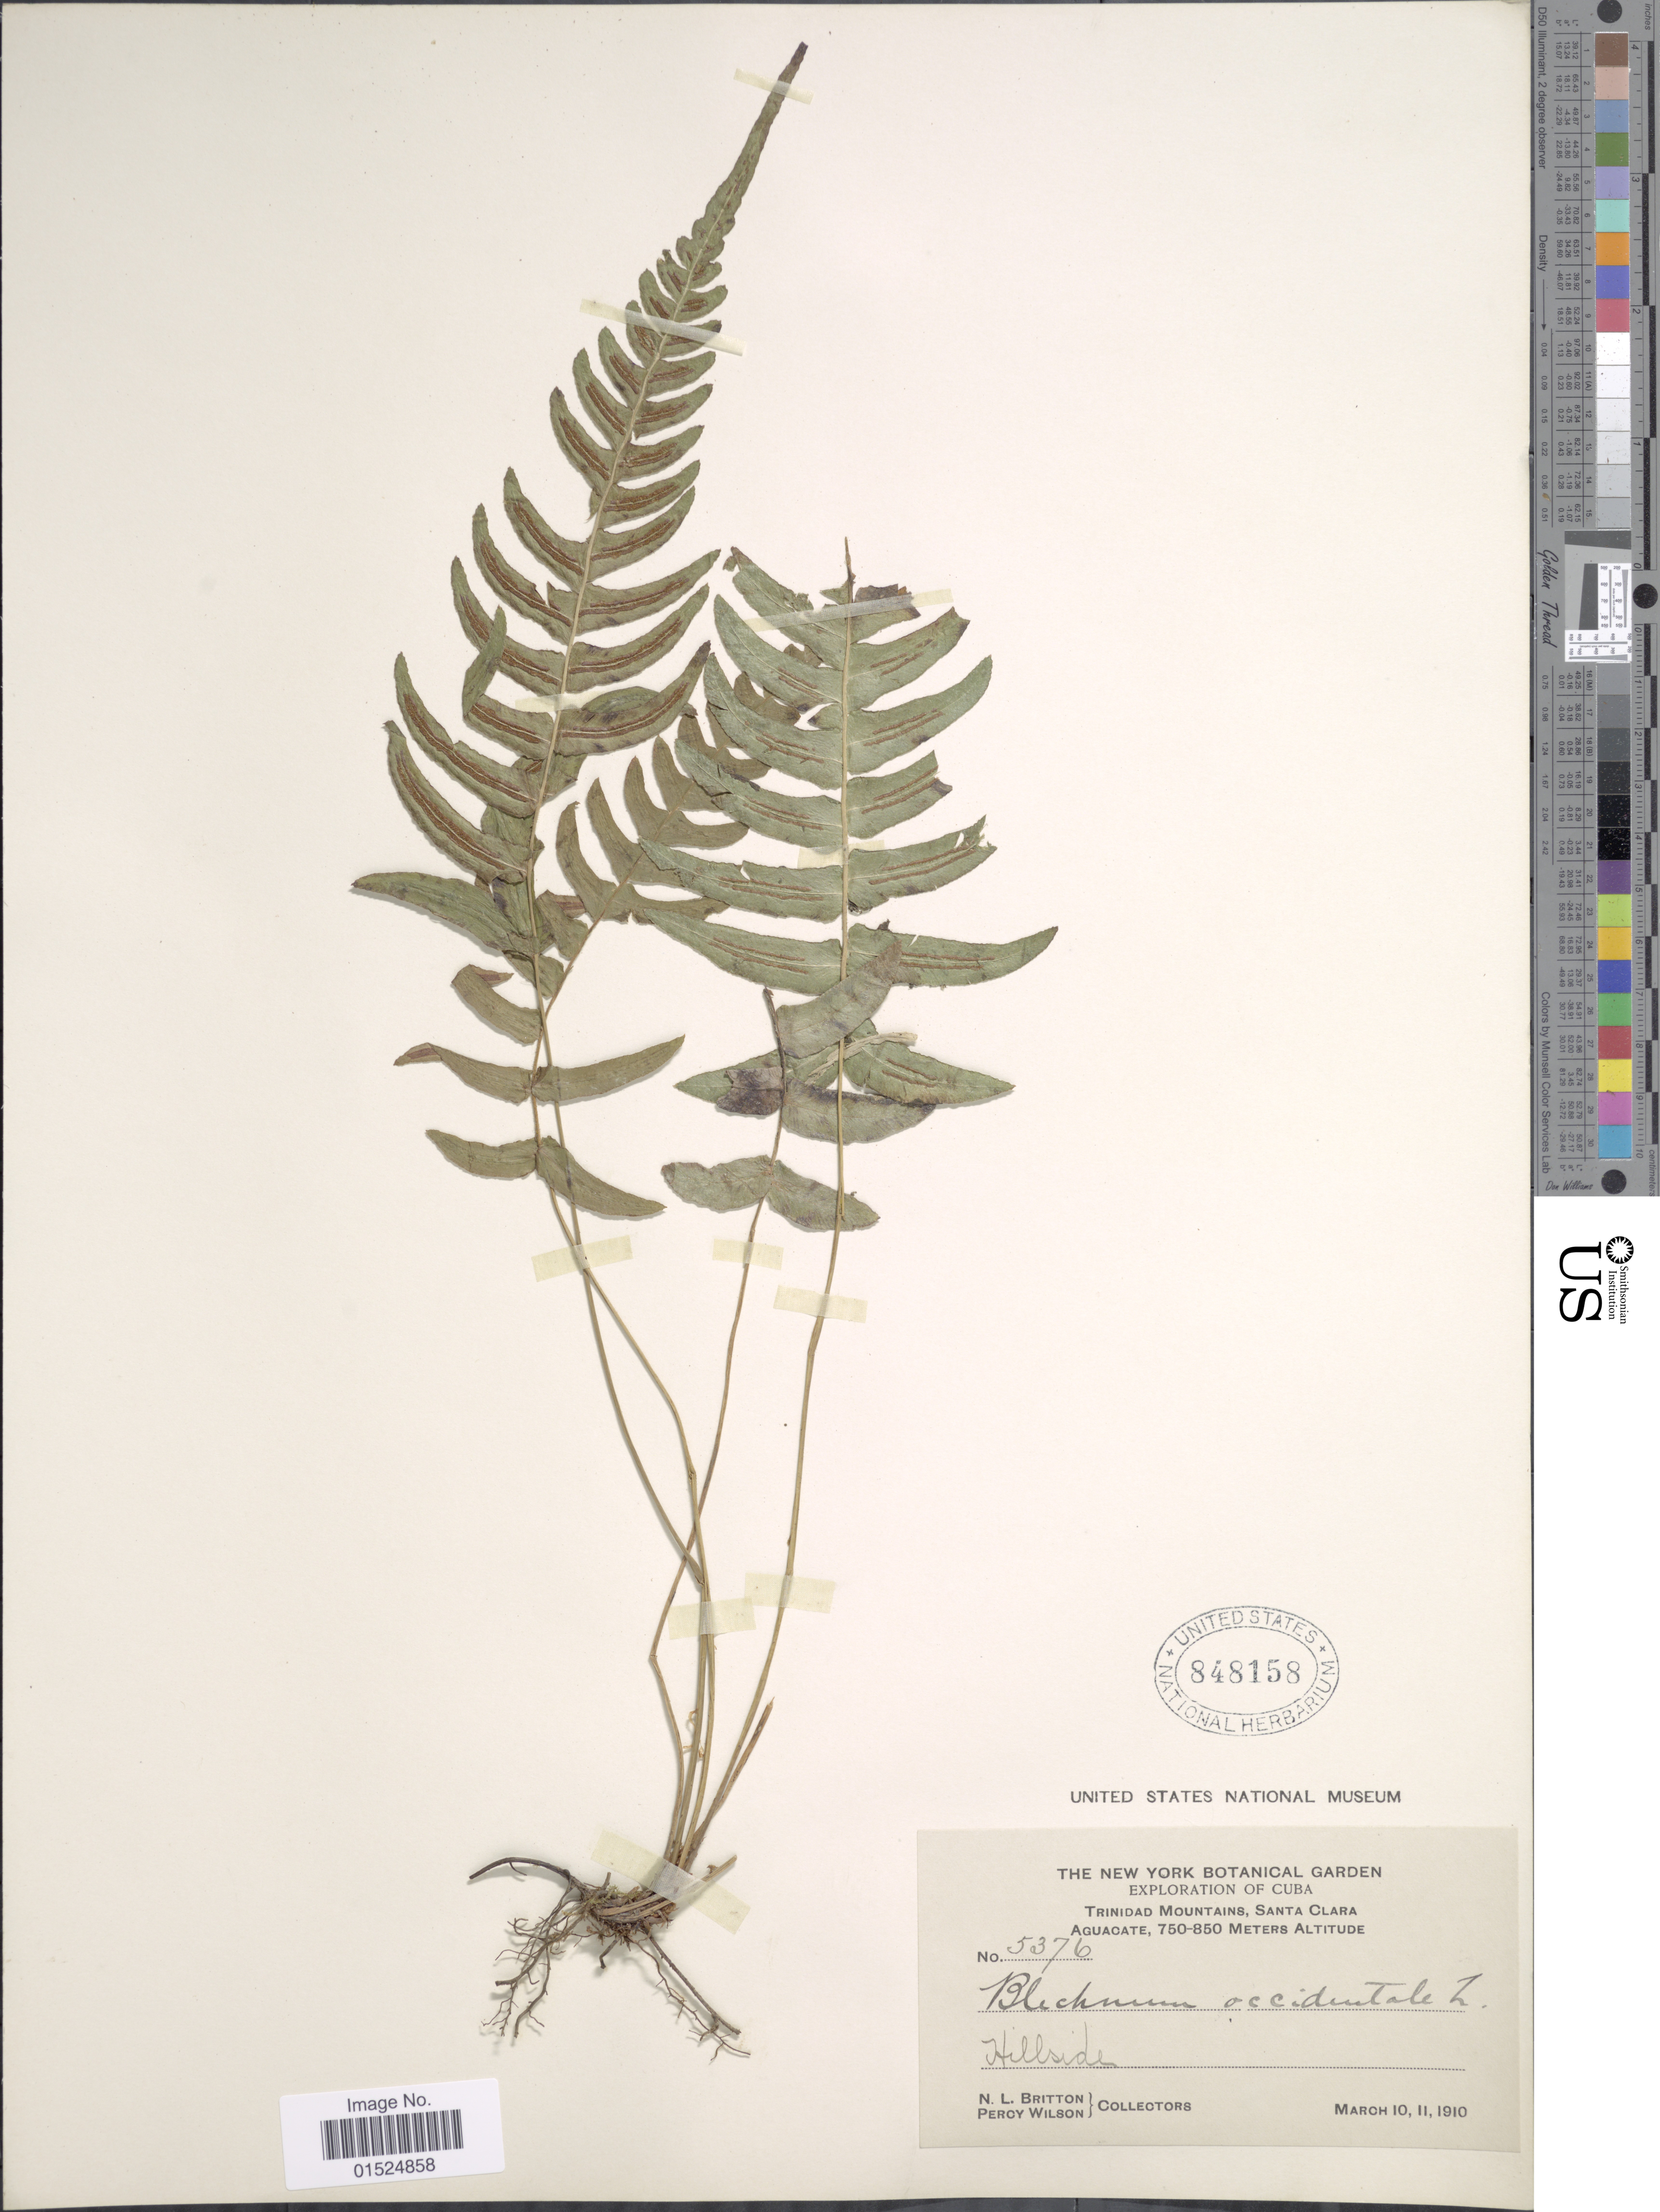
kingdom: Plantae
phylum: Tracheophyta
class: Polypodiopsida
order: Polypodiales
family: Blechnaceae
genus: Blechnum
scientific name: Blechnum occidentale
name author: L.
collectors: N. Britton & P. Wilson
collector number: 5376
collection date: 1910-03-10/1910-03-11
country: Cuba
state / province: Las Villas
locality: Trinidad Mountains, Santa Clara, Aguacate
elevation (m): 750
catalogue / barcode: US 848158